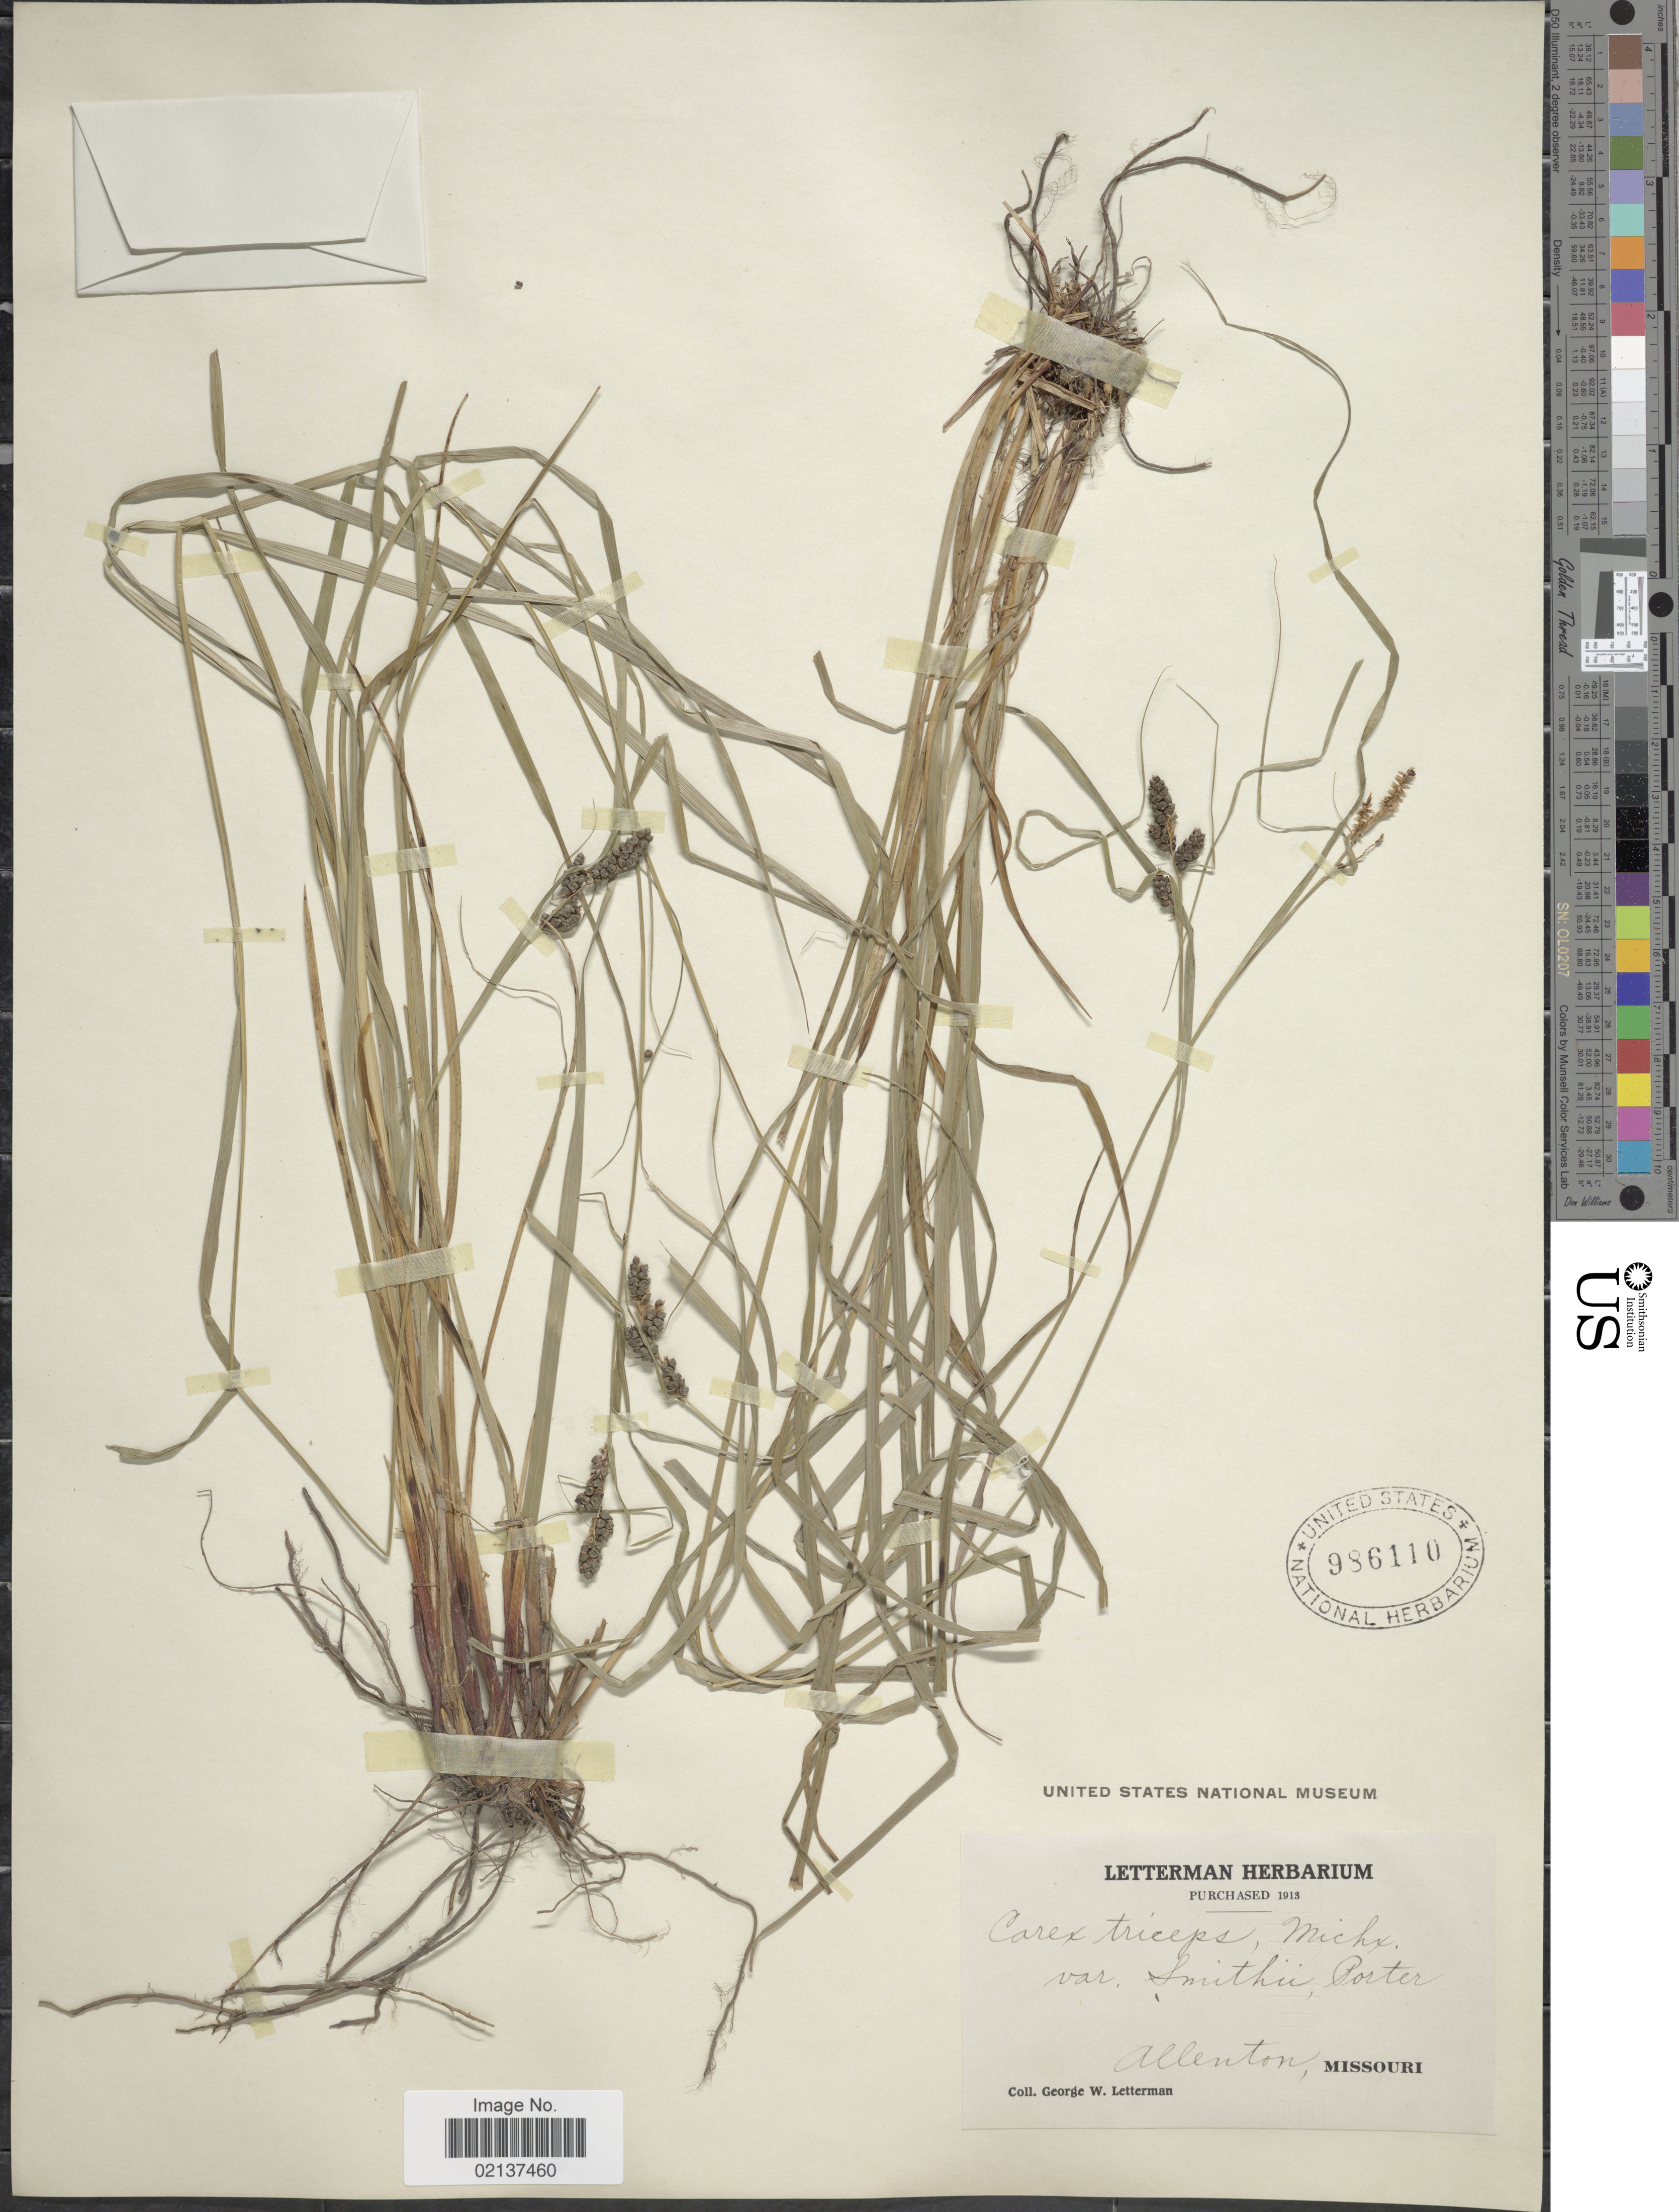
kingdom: Plantae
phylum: Tracheophyta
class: Liliopsida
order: Poales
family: Cyperaceae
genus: Carex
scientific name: Carex hirsutella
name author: Mack.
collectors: G. W. Letterman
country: United States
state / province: Missouri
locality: Allenton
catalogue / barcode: US 986110